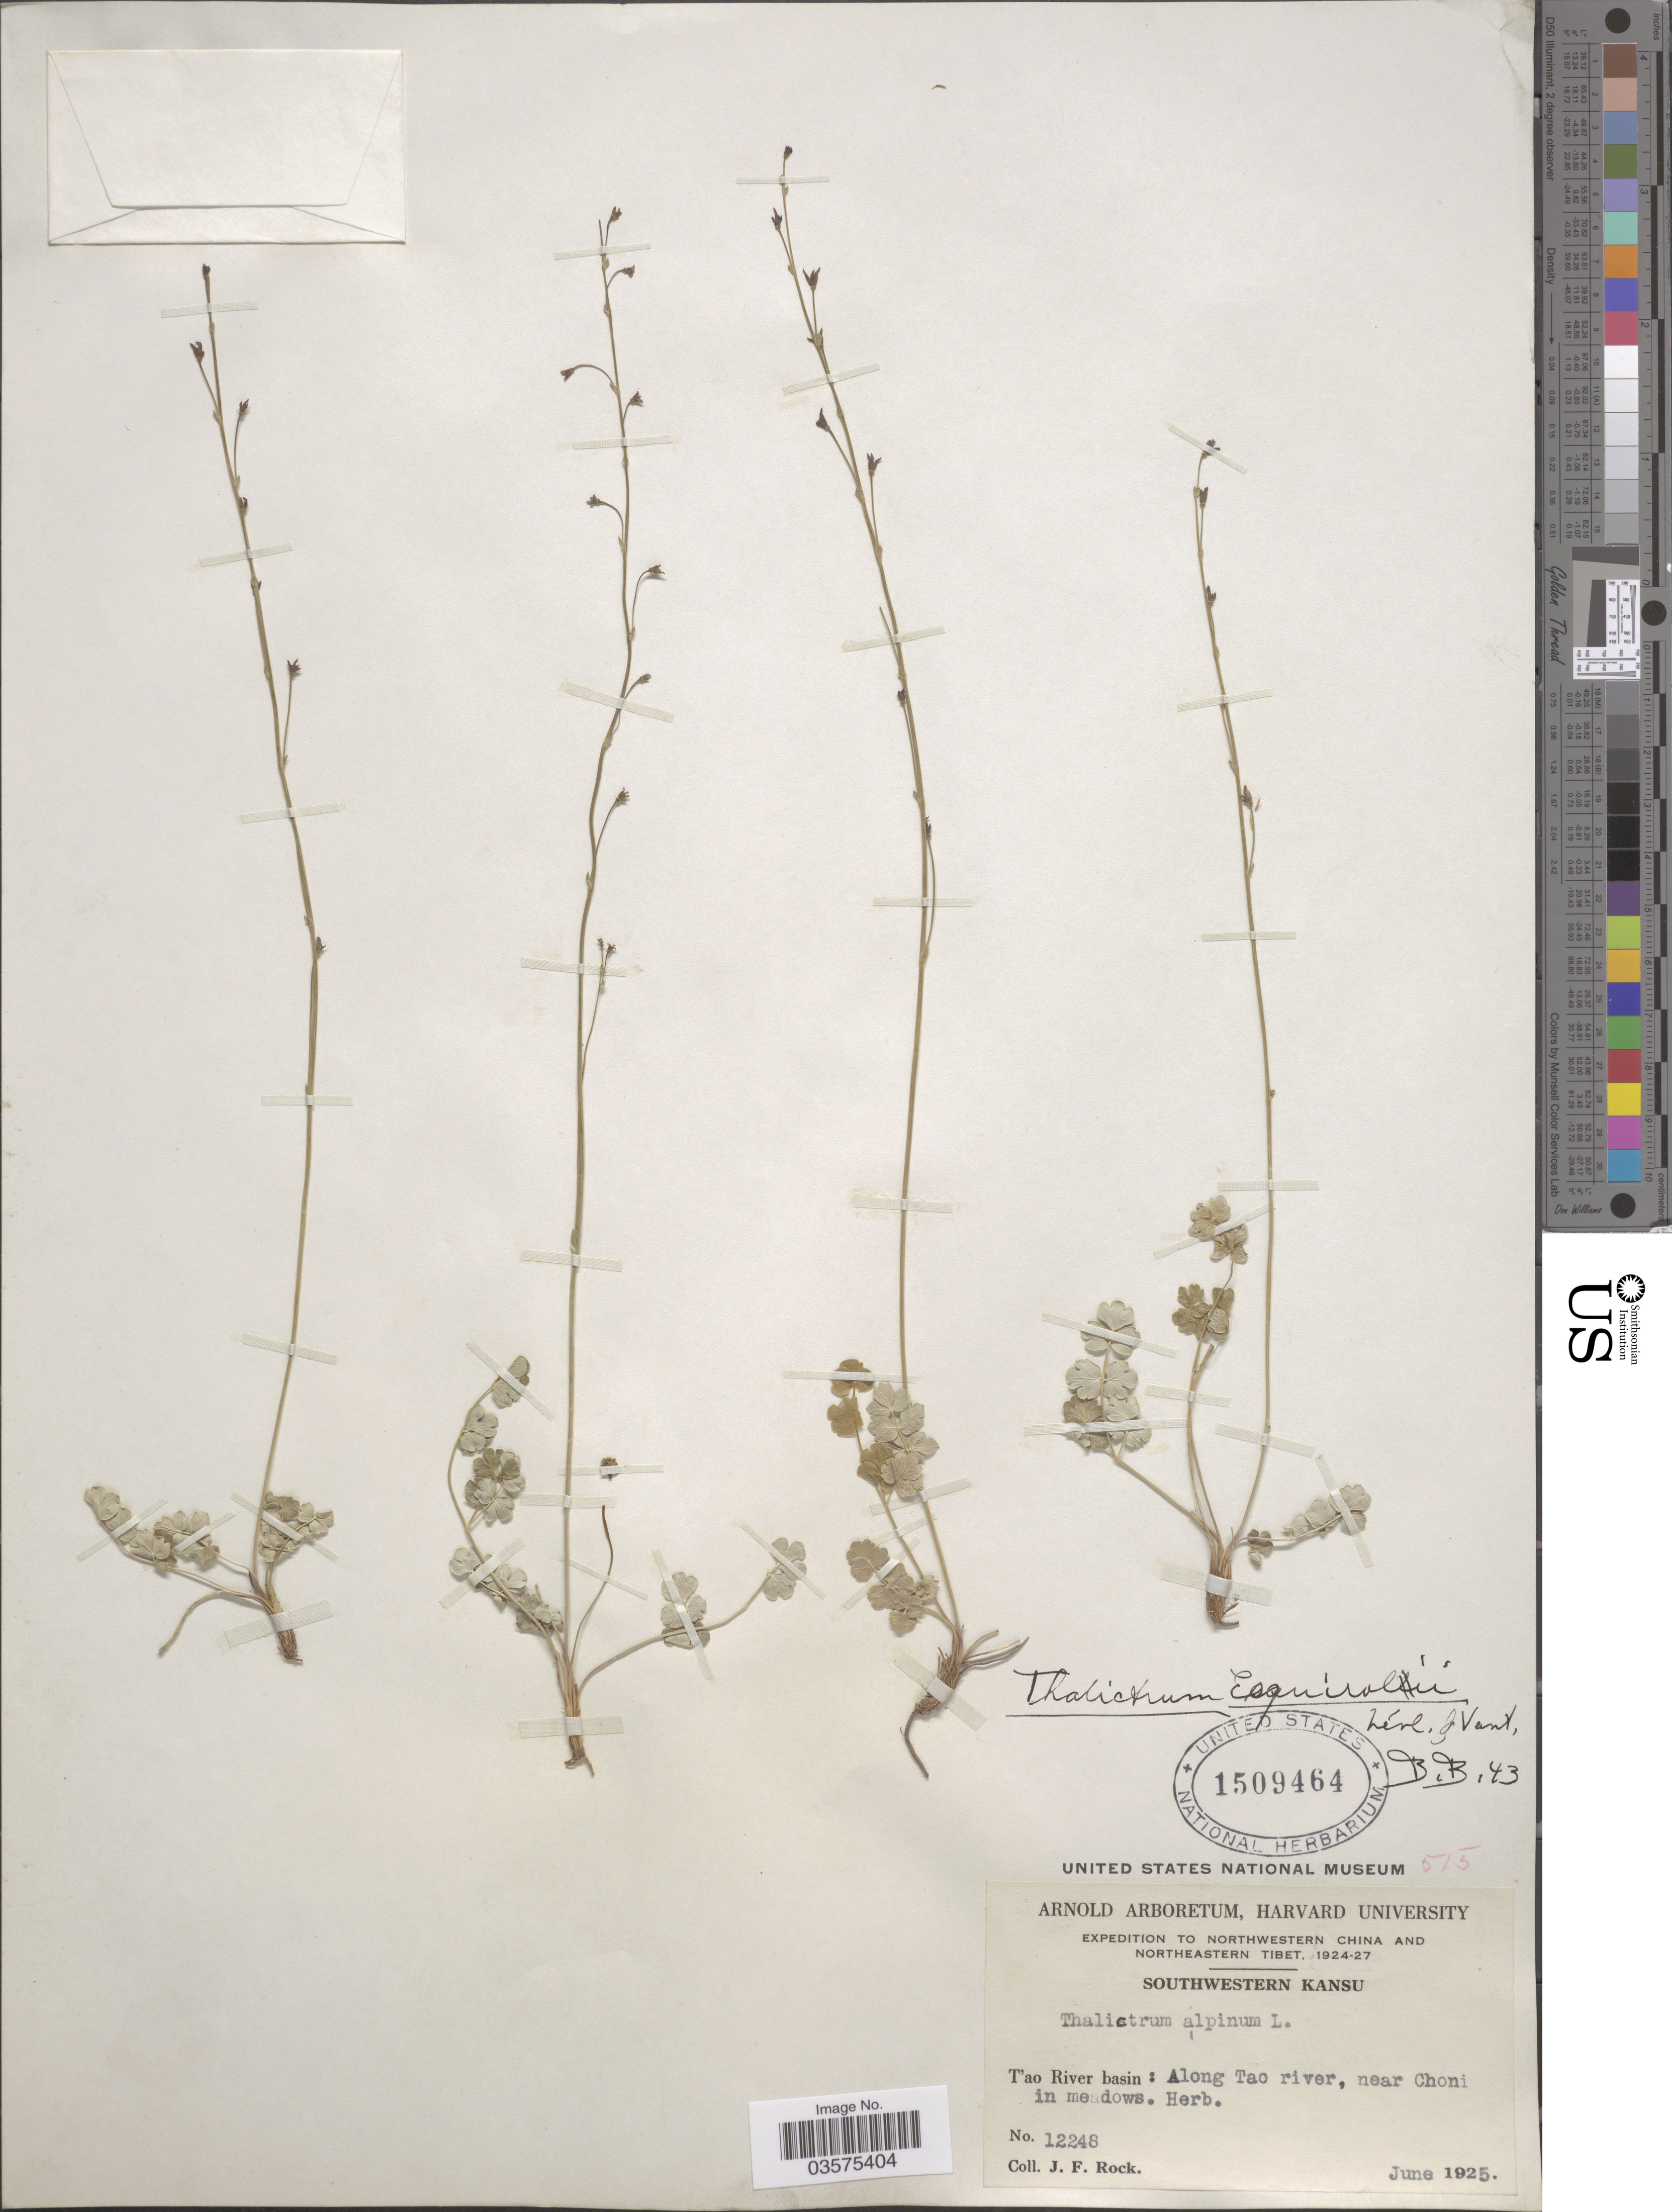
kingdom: Plantae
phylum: Tracheophyta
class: Magnoliopsida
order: Ranunculales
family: Ranunculaceae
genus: Thalictrum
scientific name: Thalictrum esquirolii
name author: H. Lév. & Vaniot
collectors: J. Rock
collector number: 12248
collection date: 1925-06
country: China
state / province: Gansu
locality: Northwestern China. Southwestern Kansu. T'ao River Basin: Along Tao river, near Choni in meadows.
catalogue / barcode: US 1509464